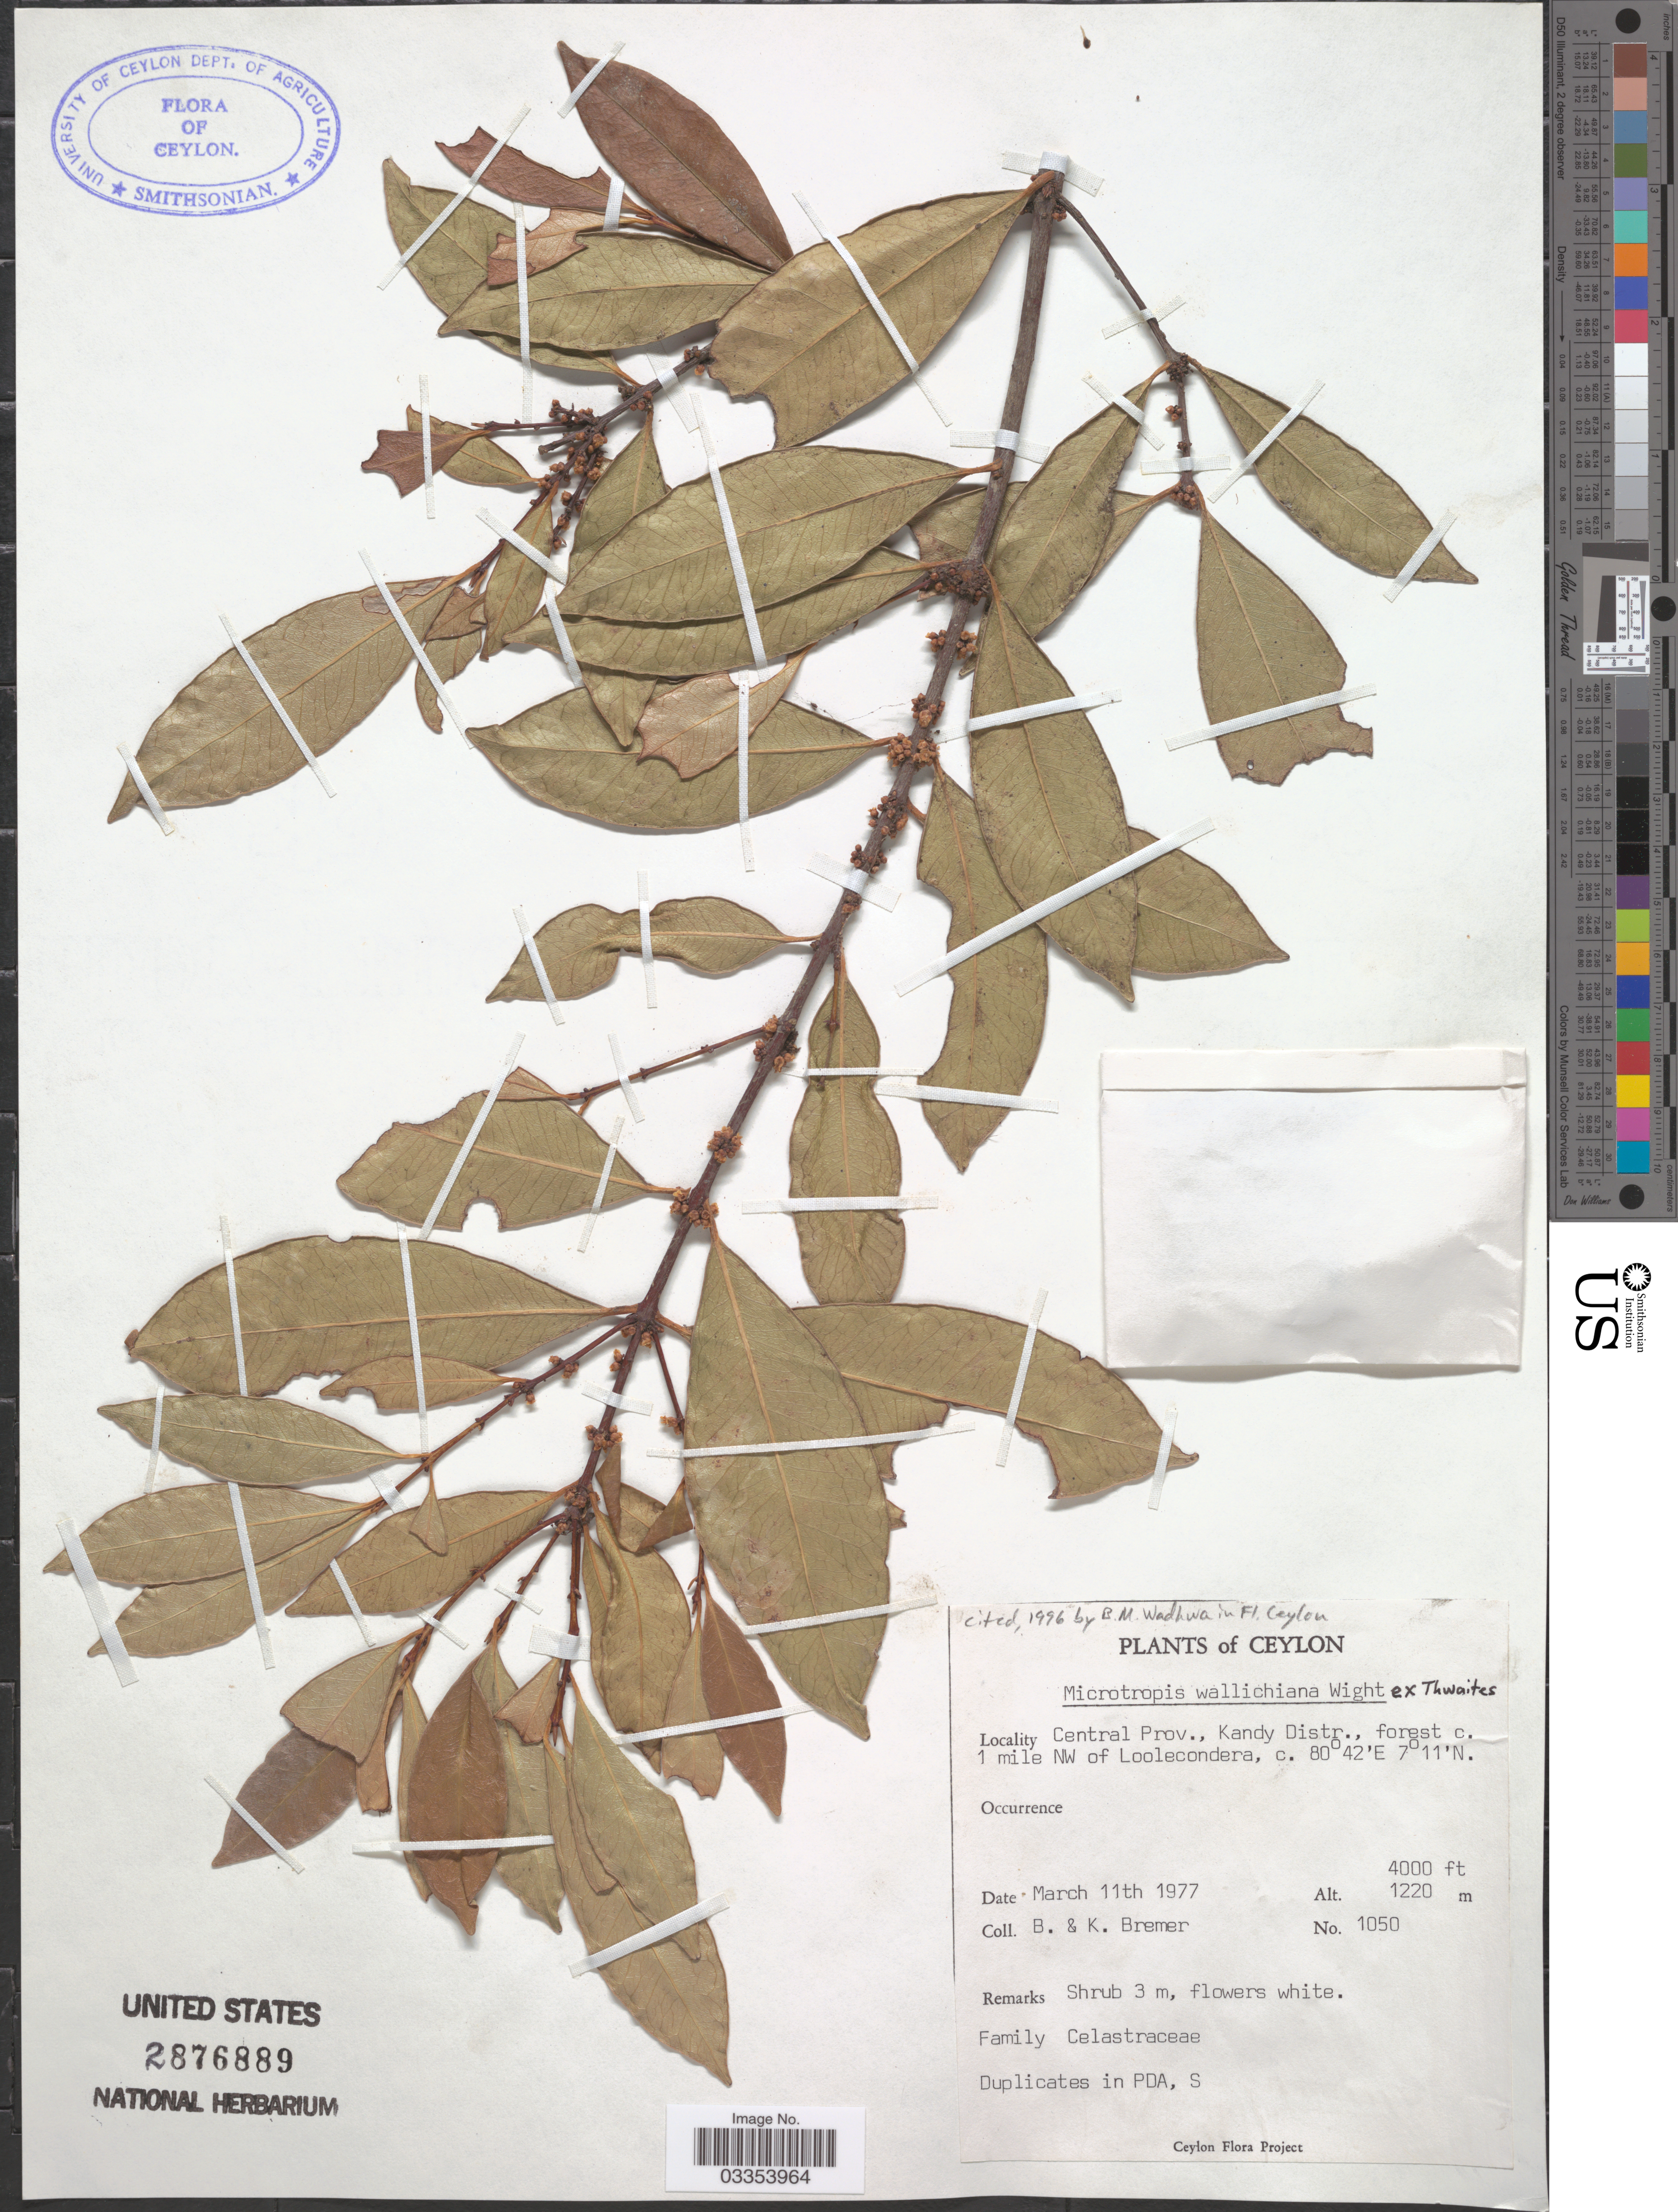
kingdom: Plantae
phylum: Tracheophyta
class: Magnoliopsida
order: Celastrales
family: Celastraceae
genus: Microtropis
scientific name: Microtropis wallichiana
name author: Wight in Thwaites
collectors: B. Bremer & K. Bremer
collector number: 1050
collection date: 1977-03-11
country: Sri Lanka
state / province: Central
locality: Ceylon. Kandy Distr., forest c. 1 mile NW of Loolecondera.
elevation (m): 1219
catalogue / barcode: US 2876889